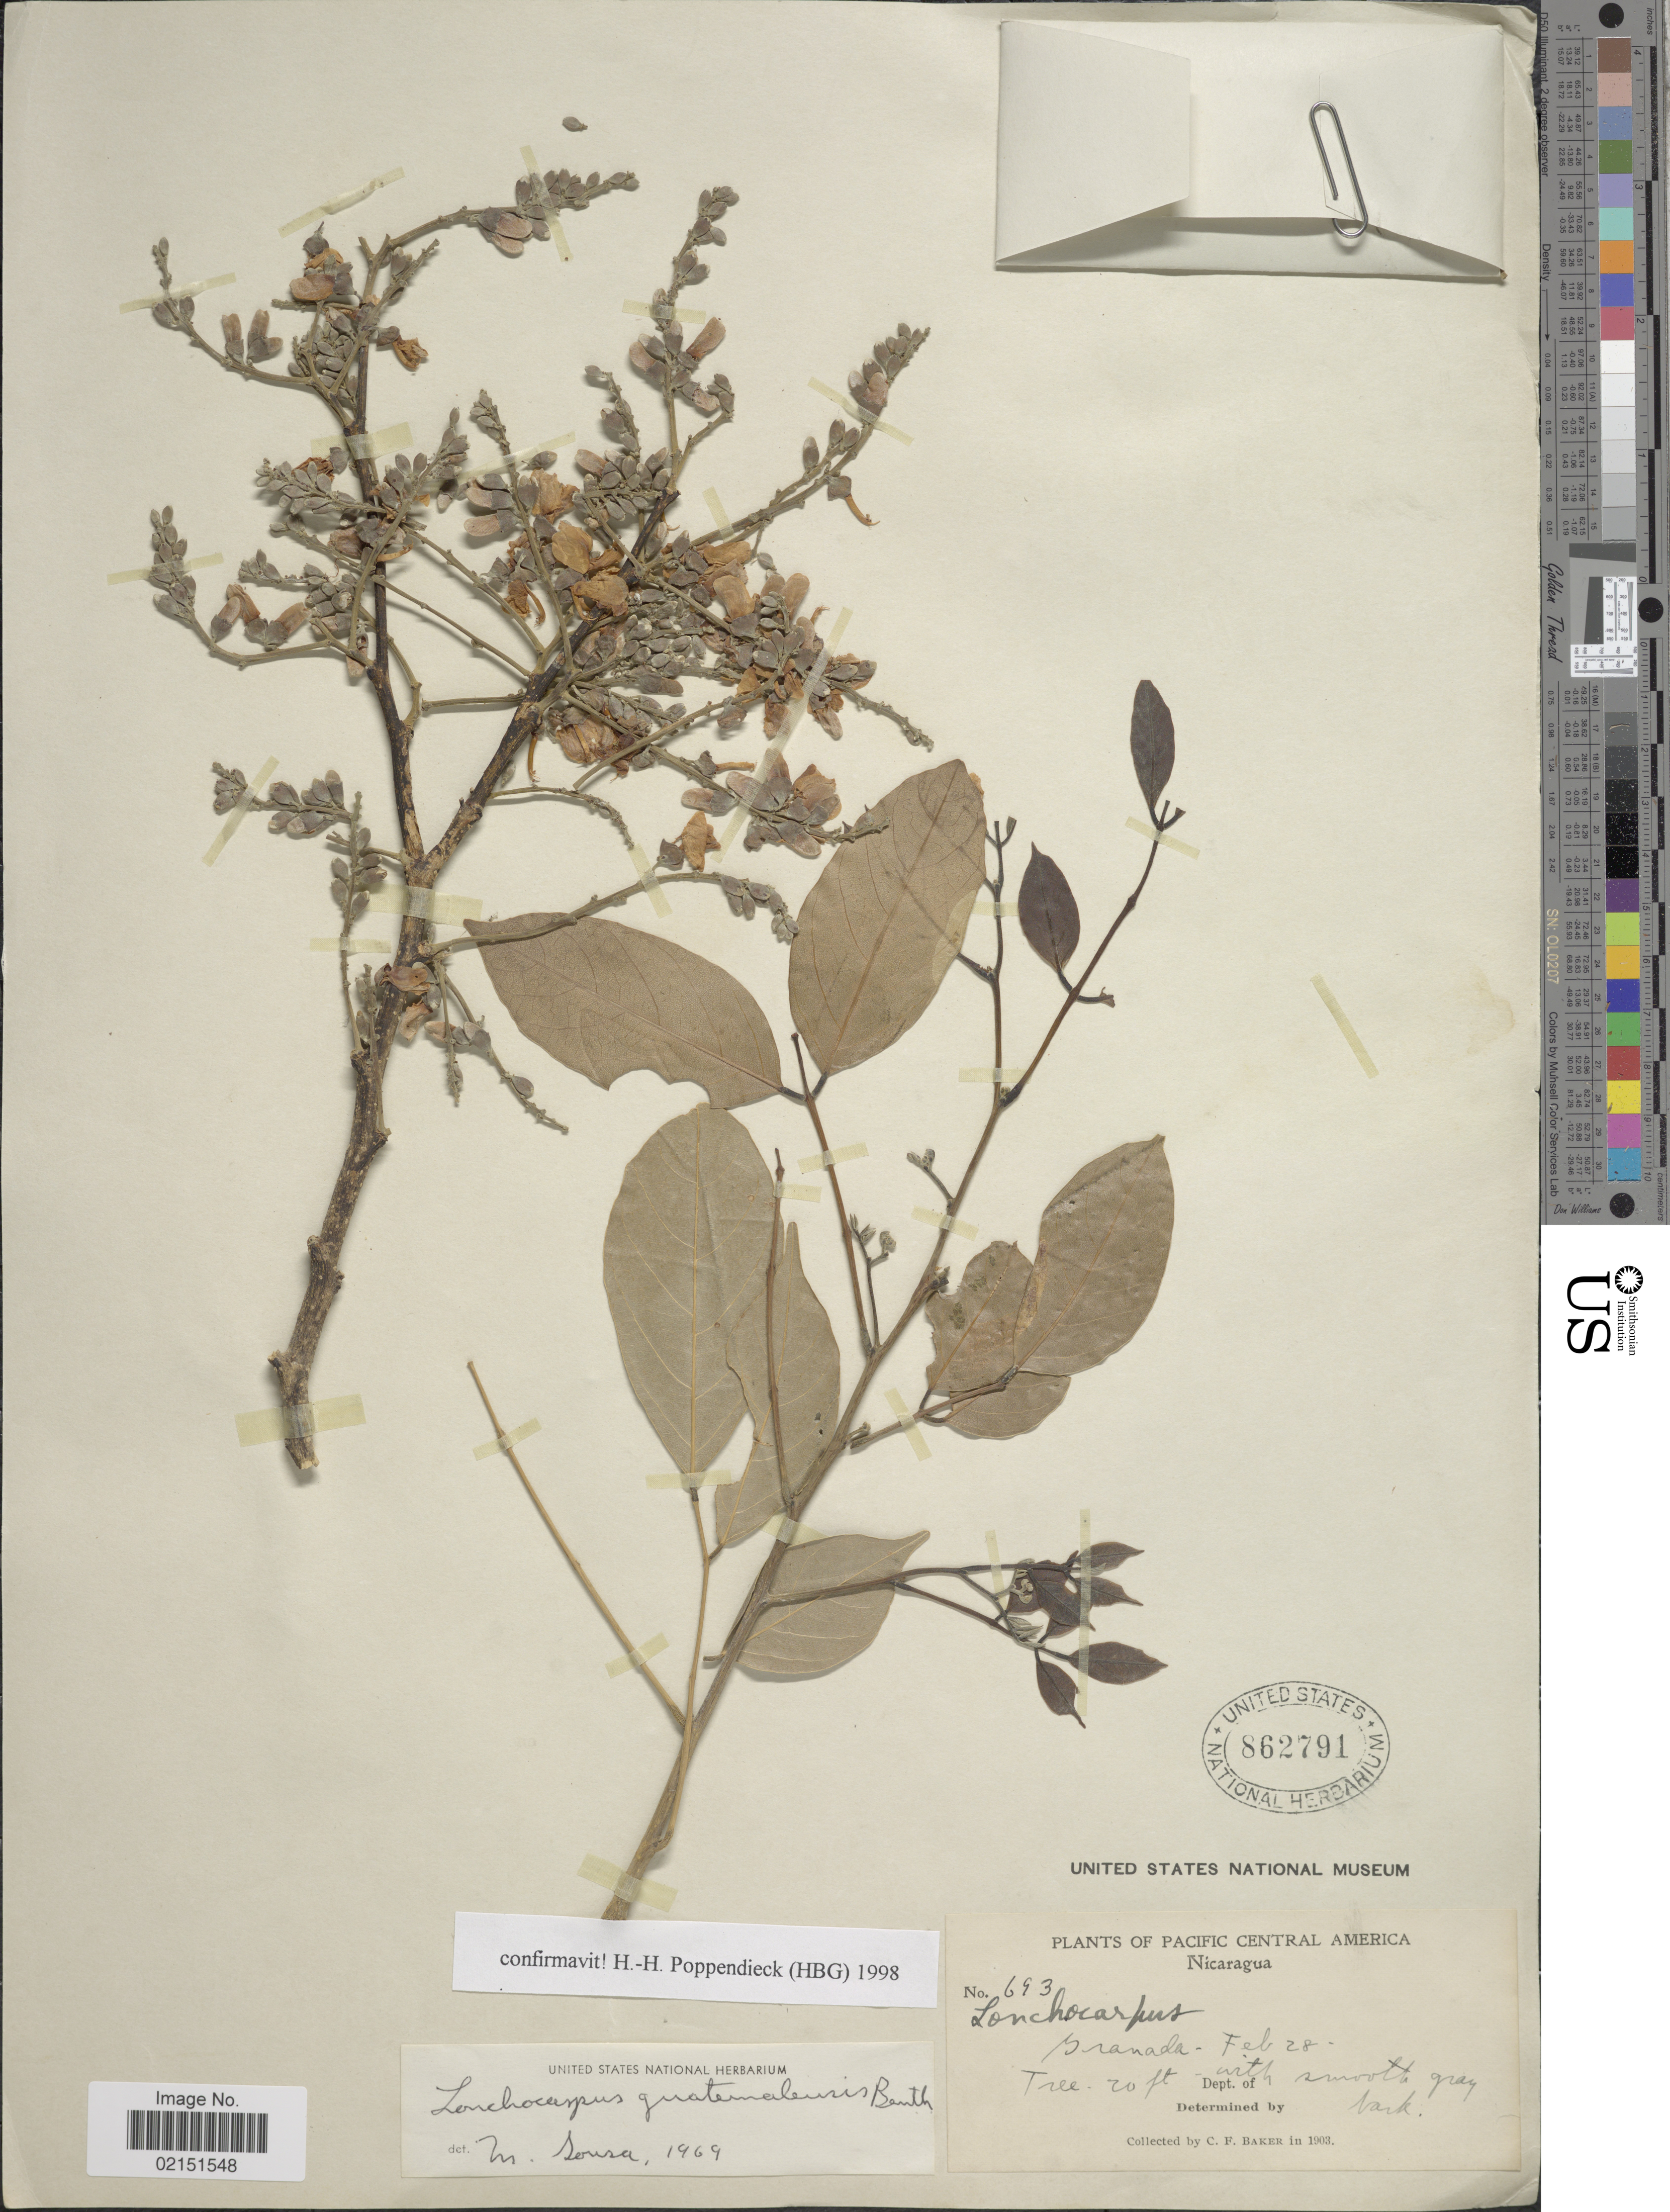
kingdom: Plantae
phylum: Tracheophyta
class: Magnoliopsida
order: Fabales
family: Fabaceae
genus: Lonchocarpus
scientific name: Lonchocarpus guatemalensis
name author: Benth.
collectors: C. F. Baker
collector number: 693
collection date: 1903-02-28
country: Nicaragua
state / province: Granada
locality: Pacific Central America, Department of Granada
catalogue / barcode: US 862791